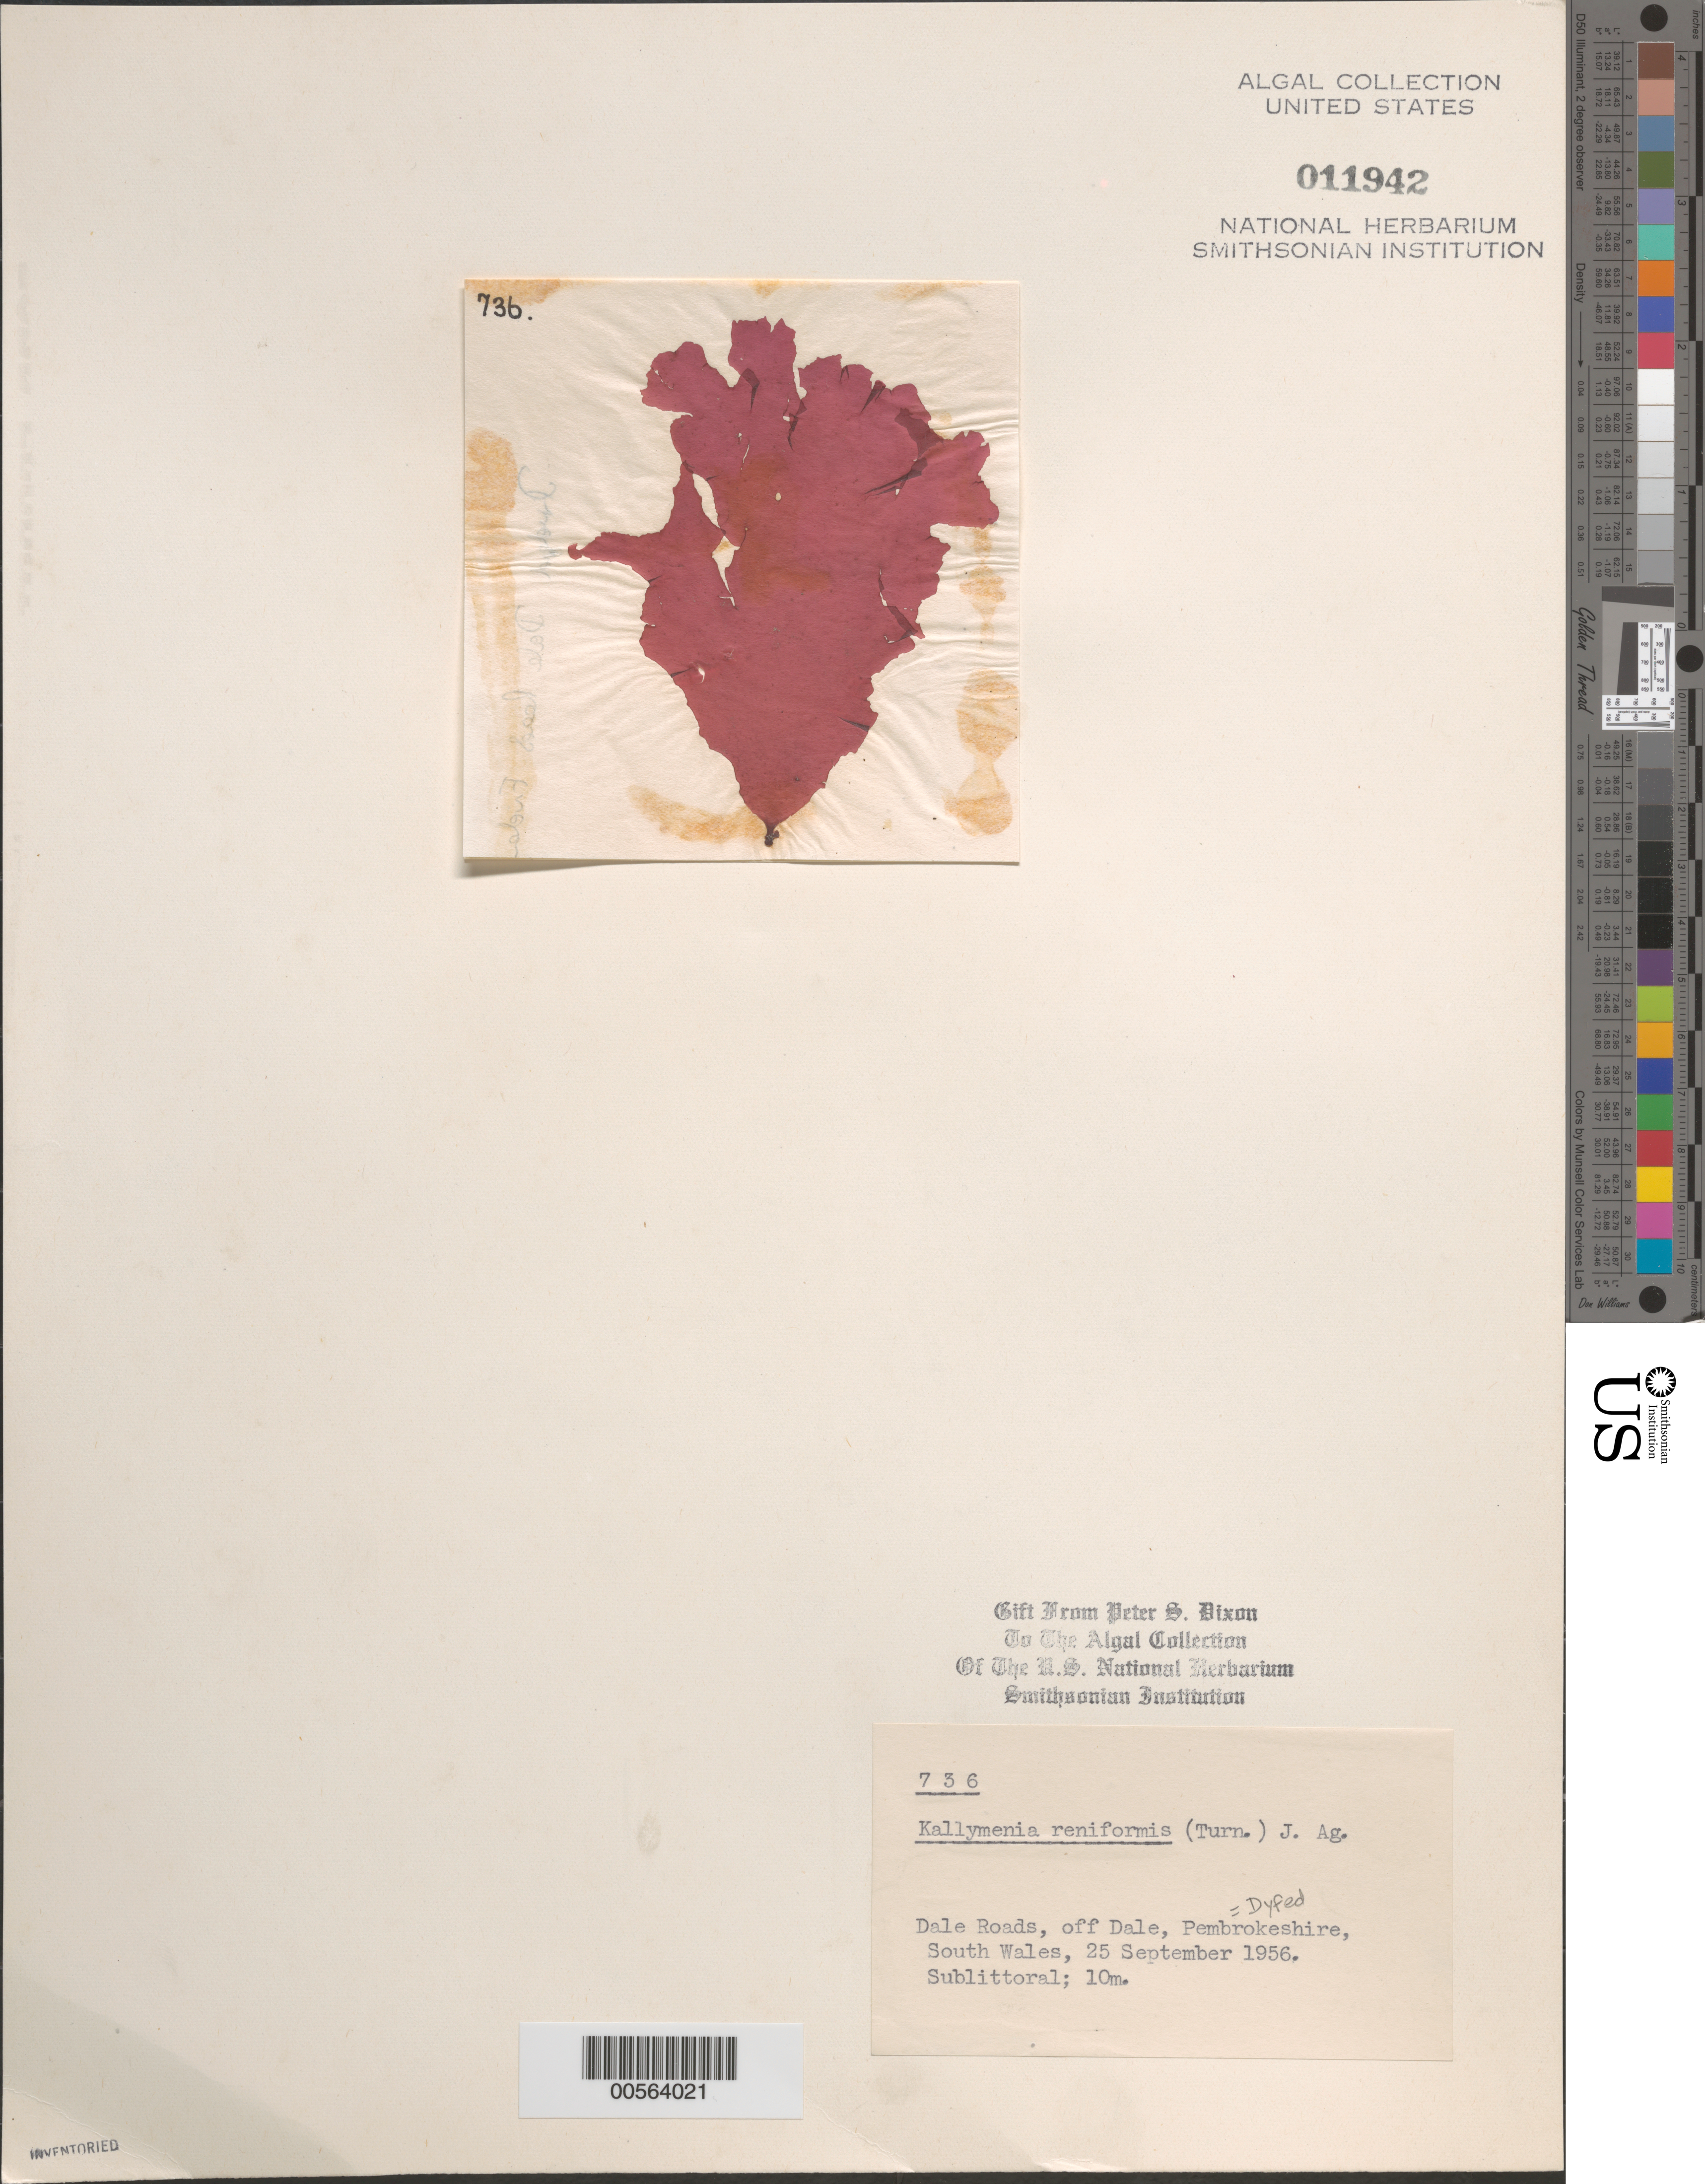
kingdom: Plantae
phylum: Rhodophyta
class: Florideophyceae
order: Gigartinales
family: Kallymeniaceae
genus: Kallymenia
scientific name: Kallymenia reniformis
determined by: Dixon, P. S.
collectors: P. S. Dixon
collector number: PSD 736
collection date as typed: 25 Sep 1956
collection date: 1956-09-25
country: United Kingdom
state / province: Wales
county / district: Dyfed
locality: Dale Roads, off Dale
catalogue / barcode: US 11942